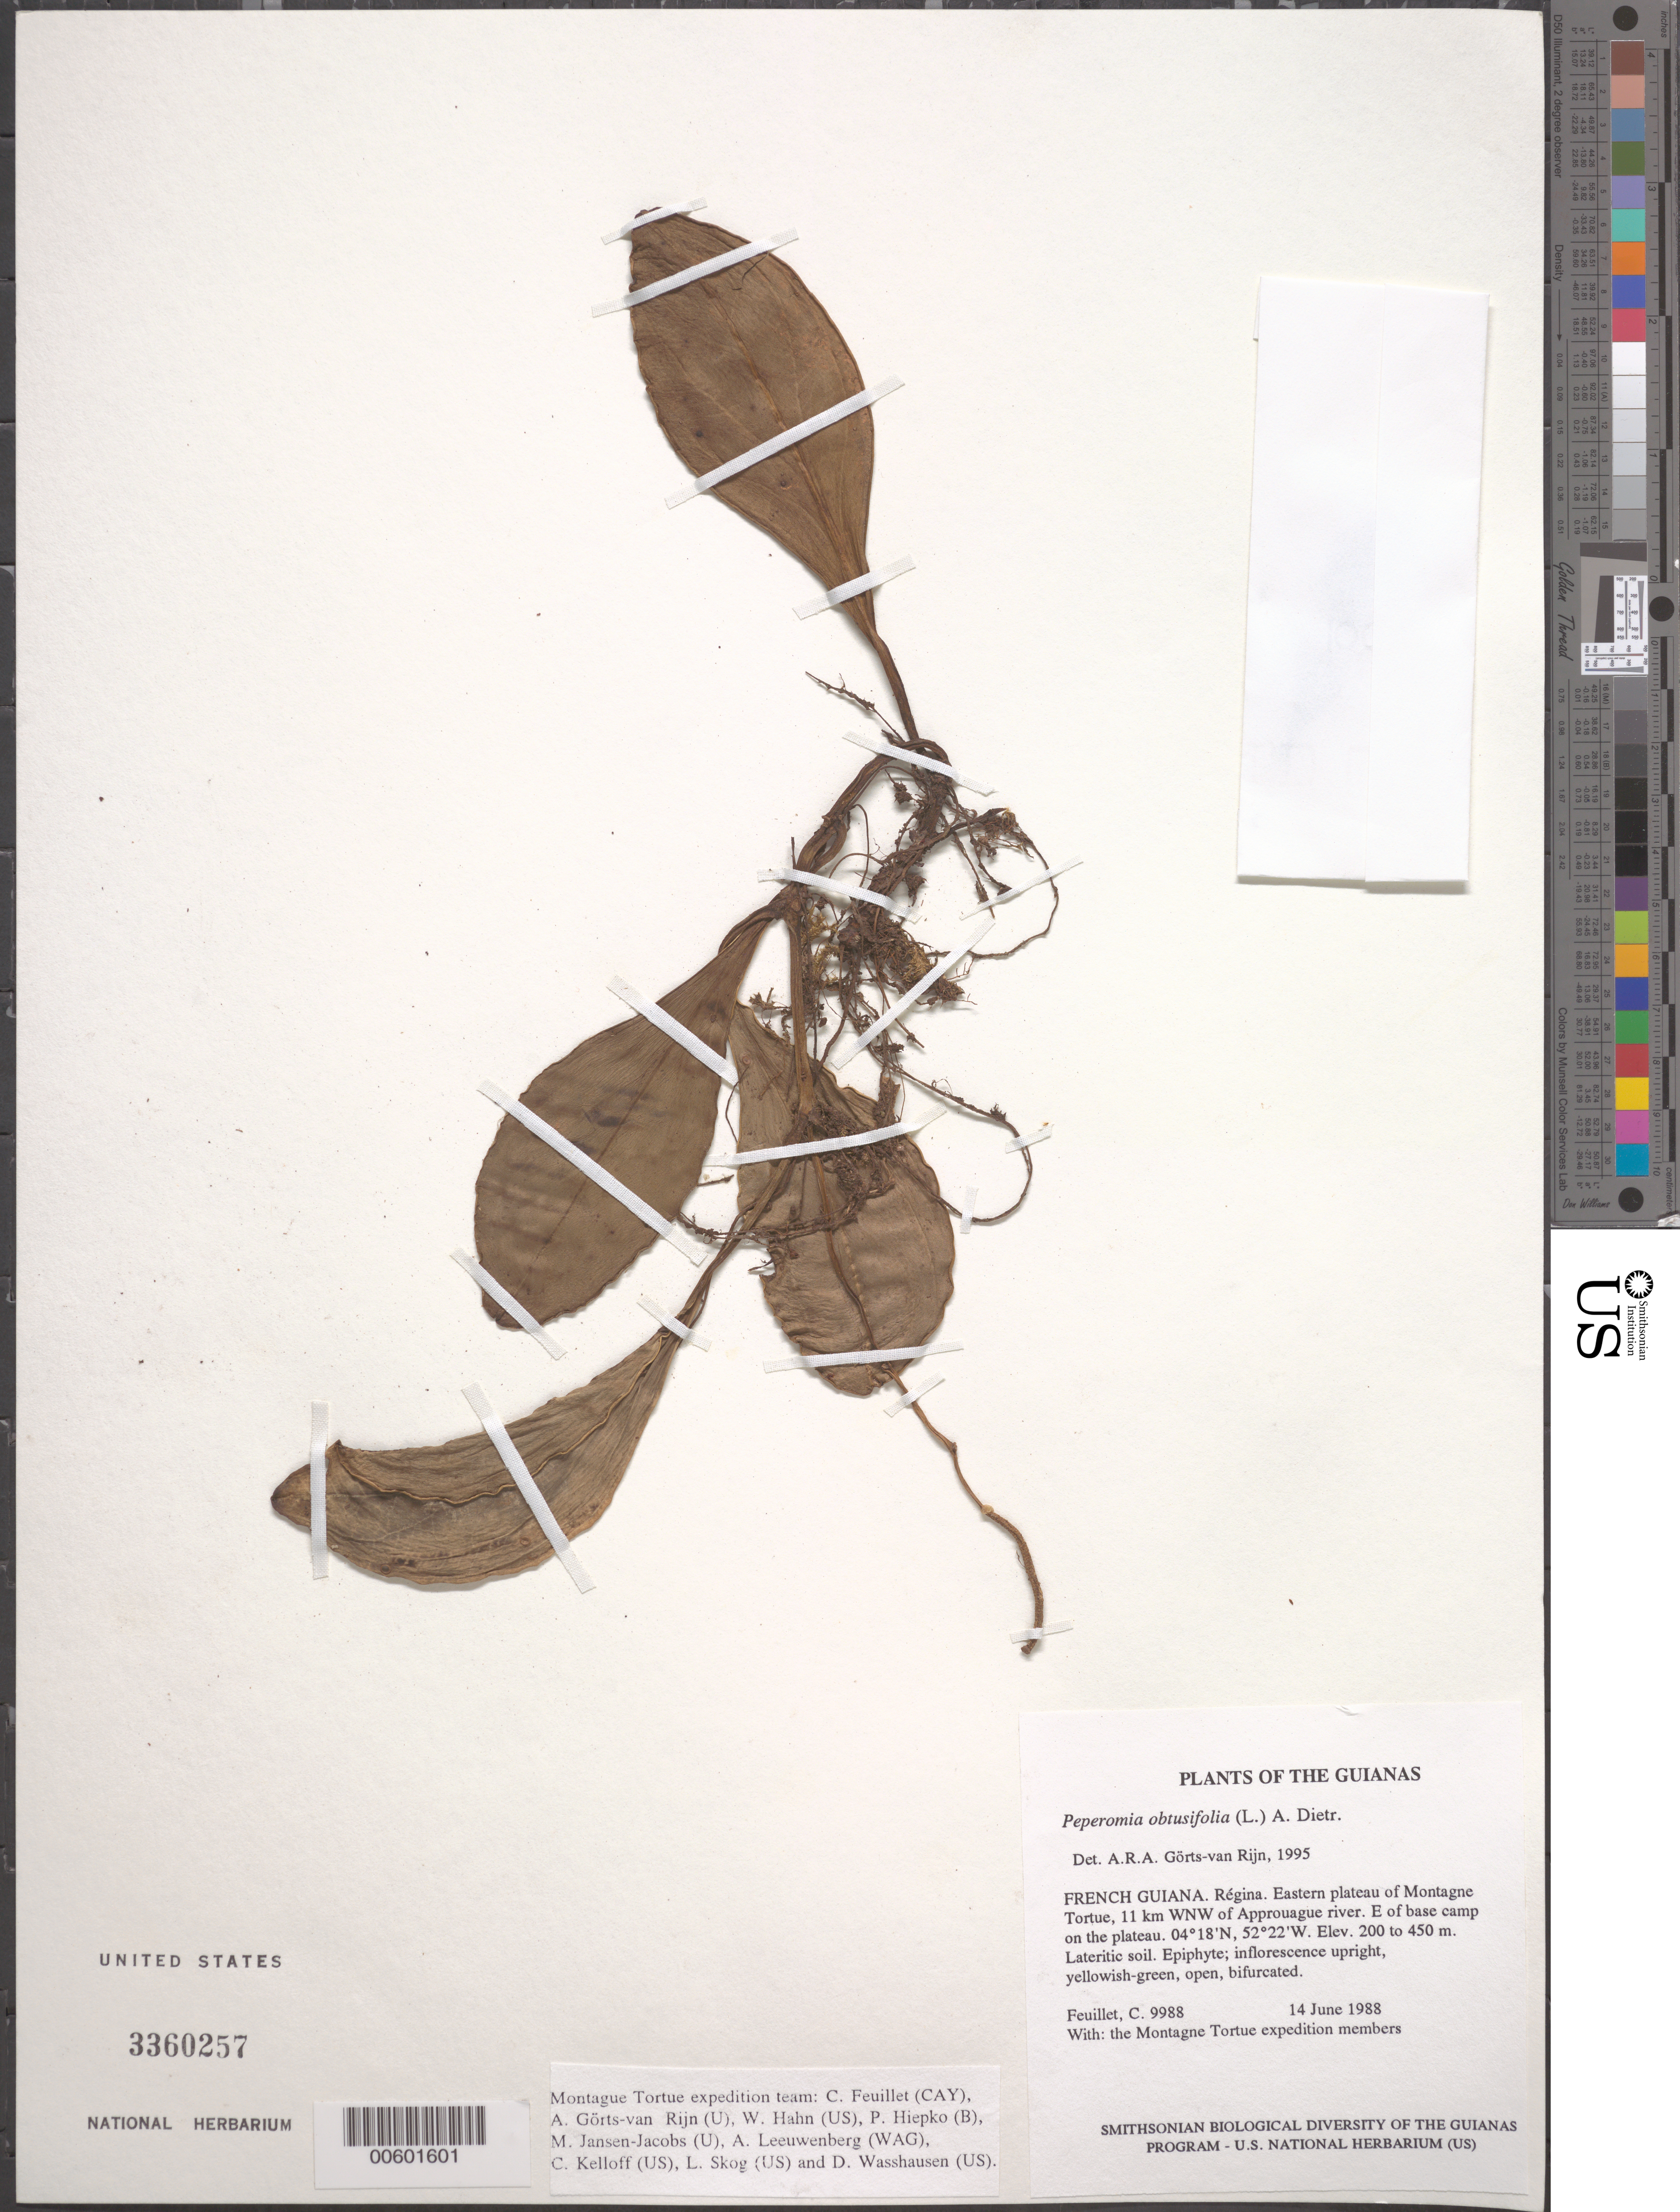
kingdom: Plantae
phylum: Tracheophyta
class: Magnoliopsida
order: Piperales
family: Piperaceae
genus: Peperomia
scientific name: Peperomia obtusifolia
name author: (L.) A. Dietr.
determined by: Görts-van Rijn, A. R. A.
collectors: C. Feuillet & Montagne Torte Exped. members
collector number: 9988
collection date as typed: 14 June 1988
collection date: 1988-06-14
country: French Guiana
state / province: Cayenne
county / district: Regina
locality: Eastern plateau of Montagne Tortue, 11 km WNW of Approuague river. E of base camp on the plateau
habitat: Lateritic soil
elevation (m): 200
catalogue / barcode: US 3360257